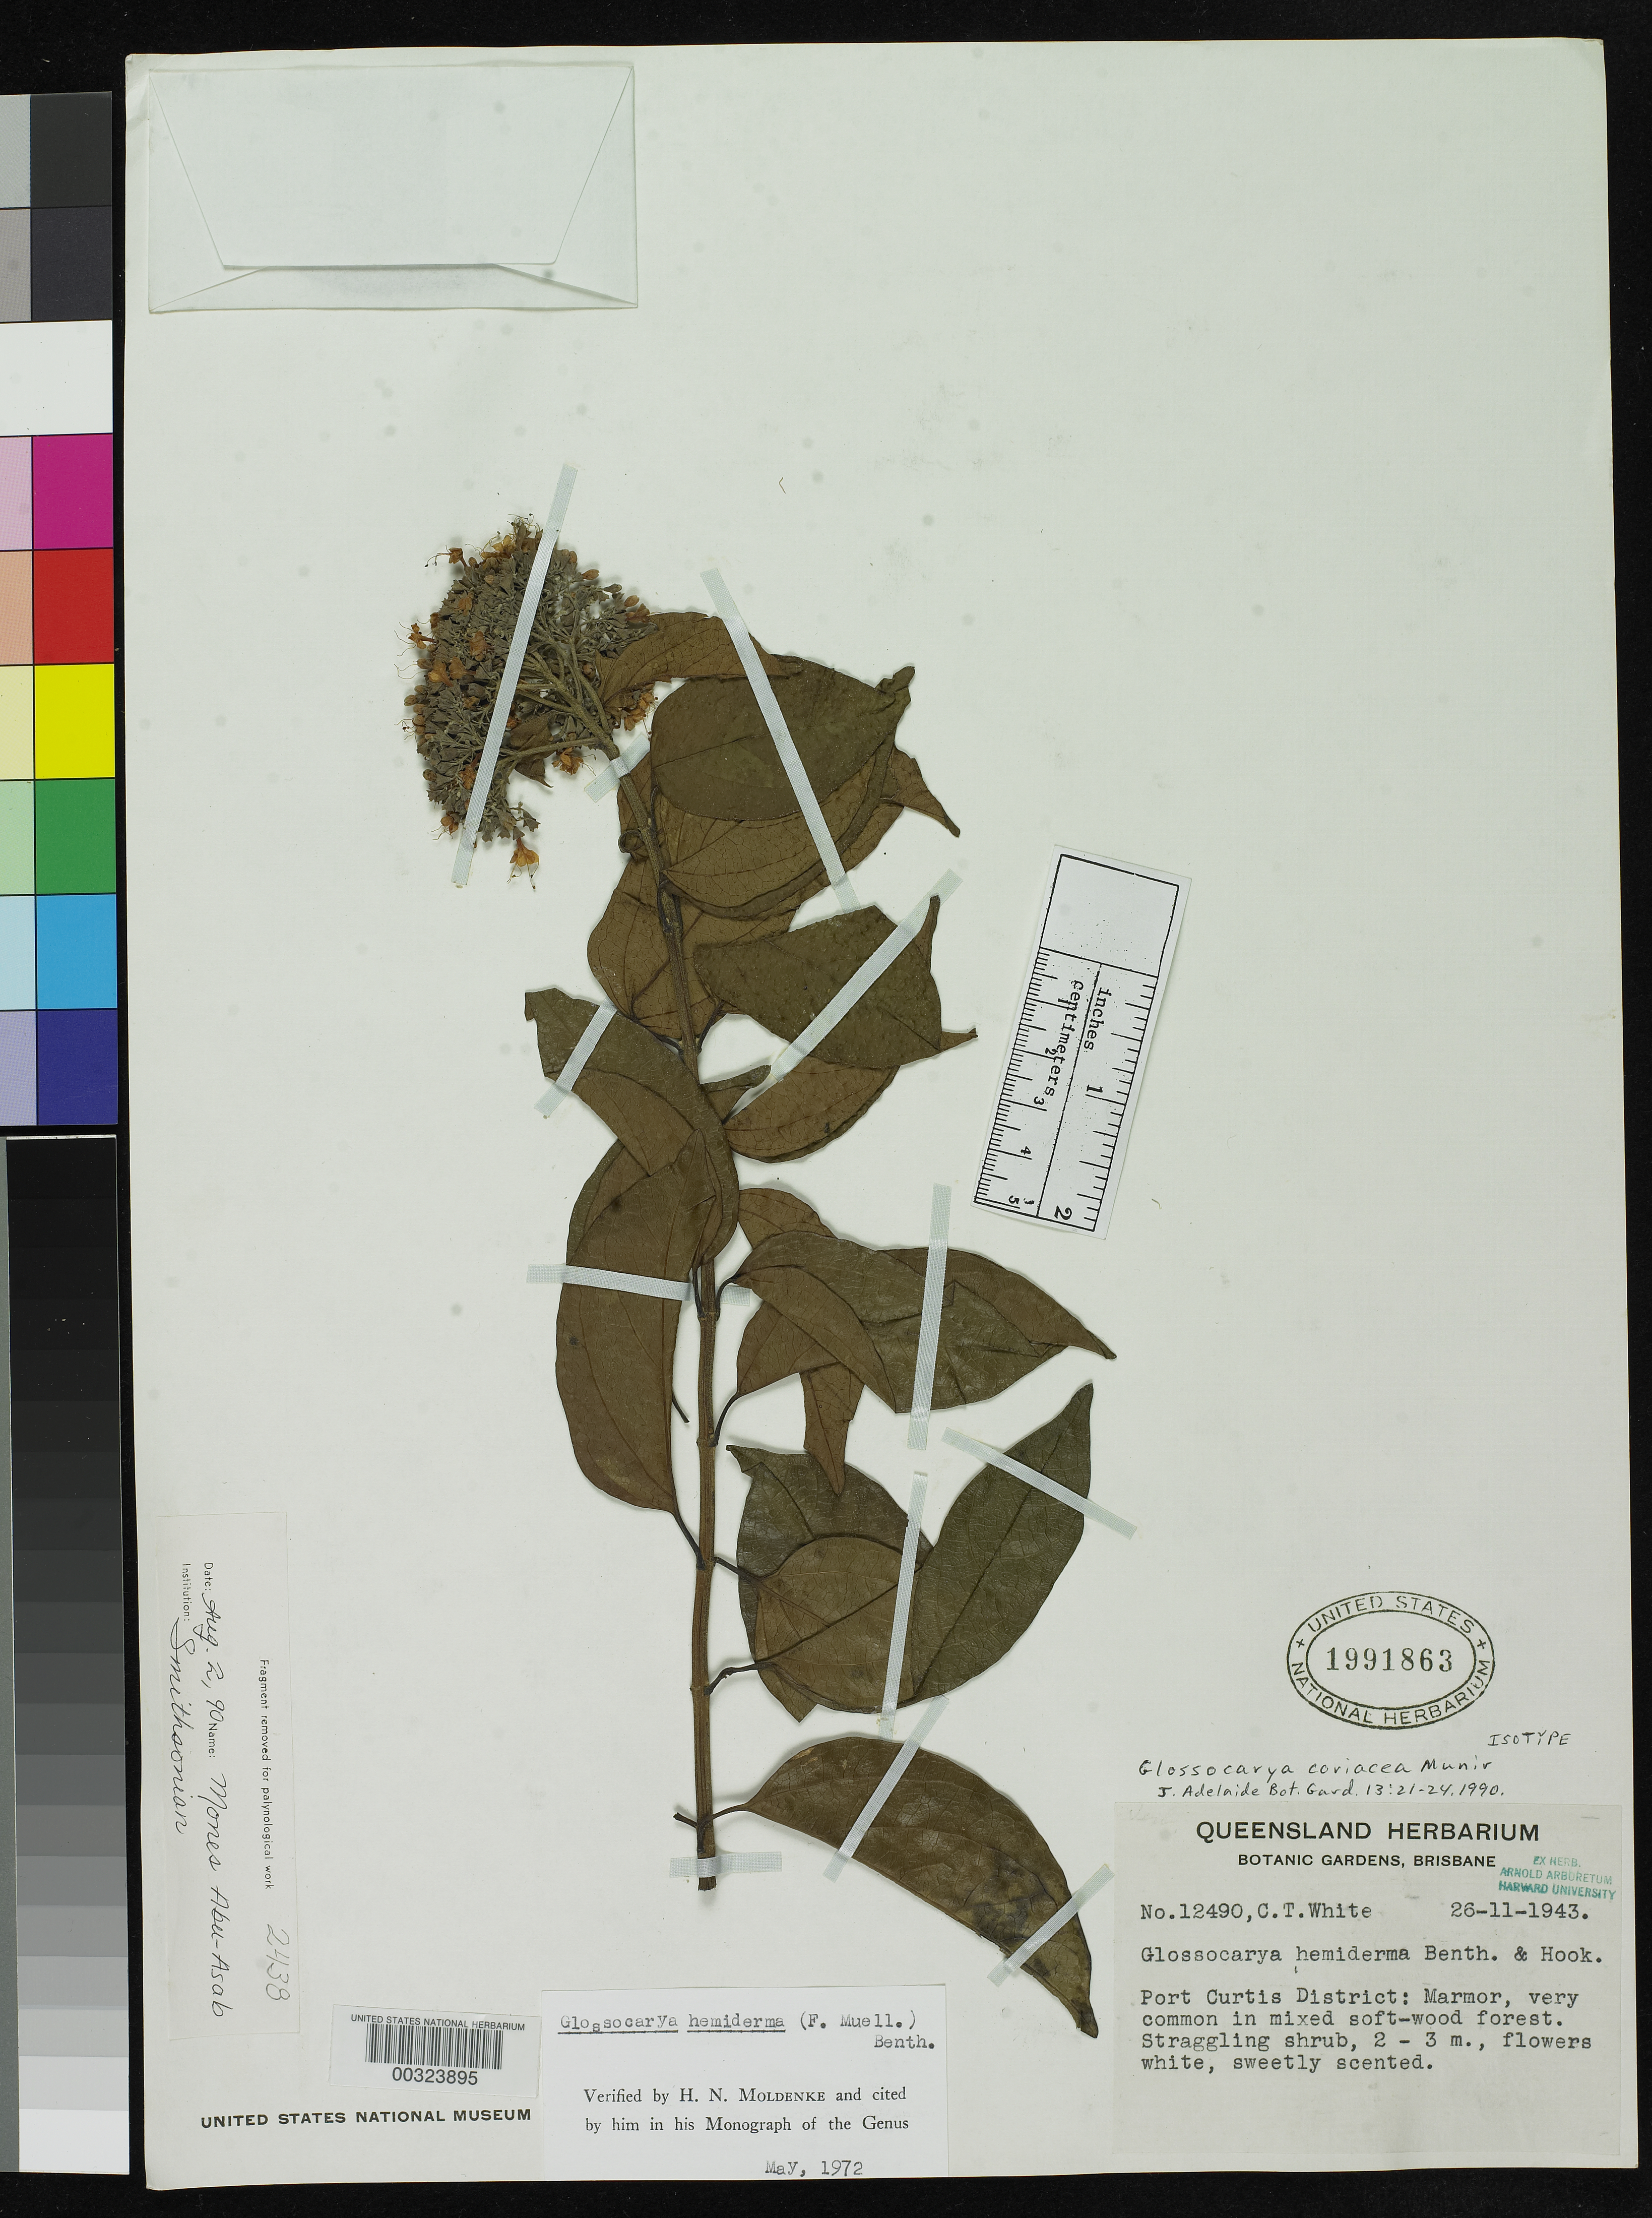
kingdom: Plantae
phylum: Tracheophyta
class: Magnoliopsida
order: Lamiales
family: Lamiaceae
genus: Glossocarya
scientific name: Glossocarya coriacea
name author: Munir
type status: Isotype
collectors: C. T. White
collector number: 12490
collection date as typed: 26 Nov 1943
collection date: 1943-11-26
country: Australia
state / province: Queensland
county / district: Port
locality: Marmor.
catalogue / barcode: US 1991863